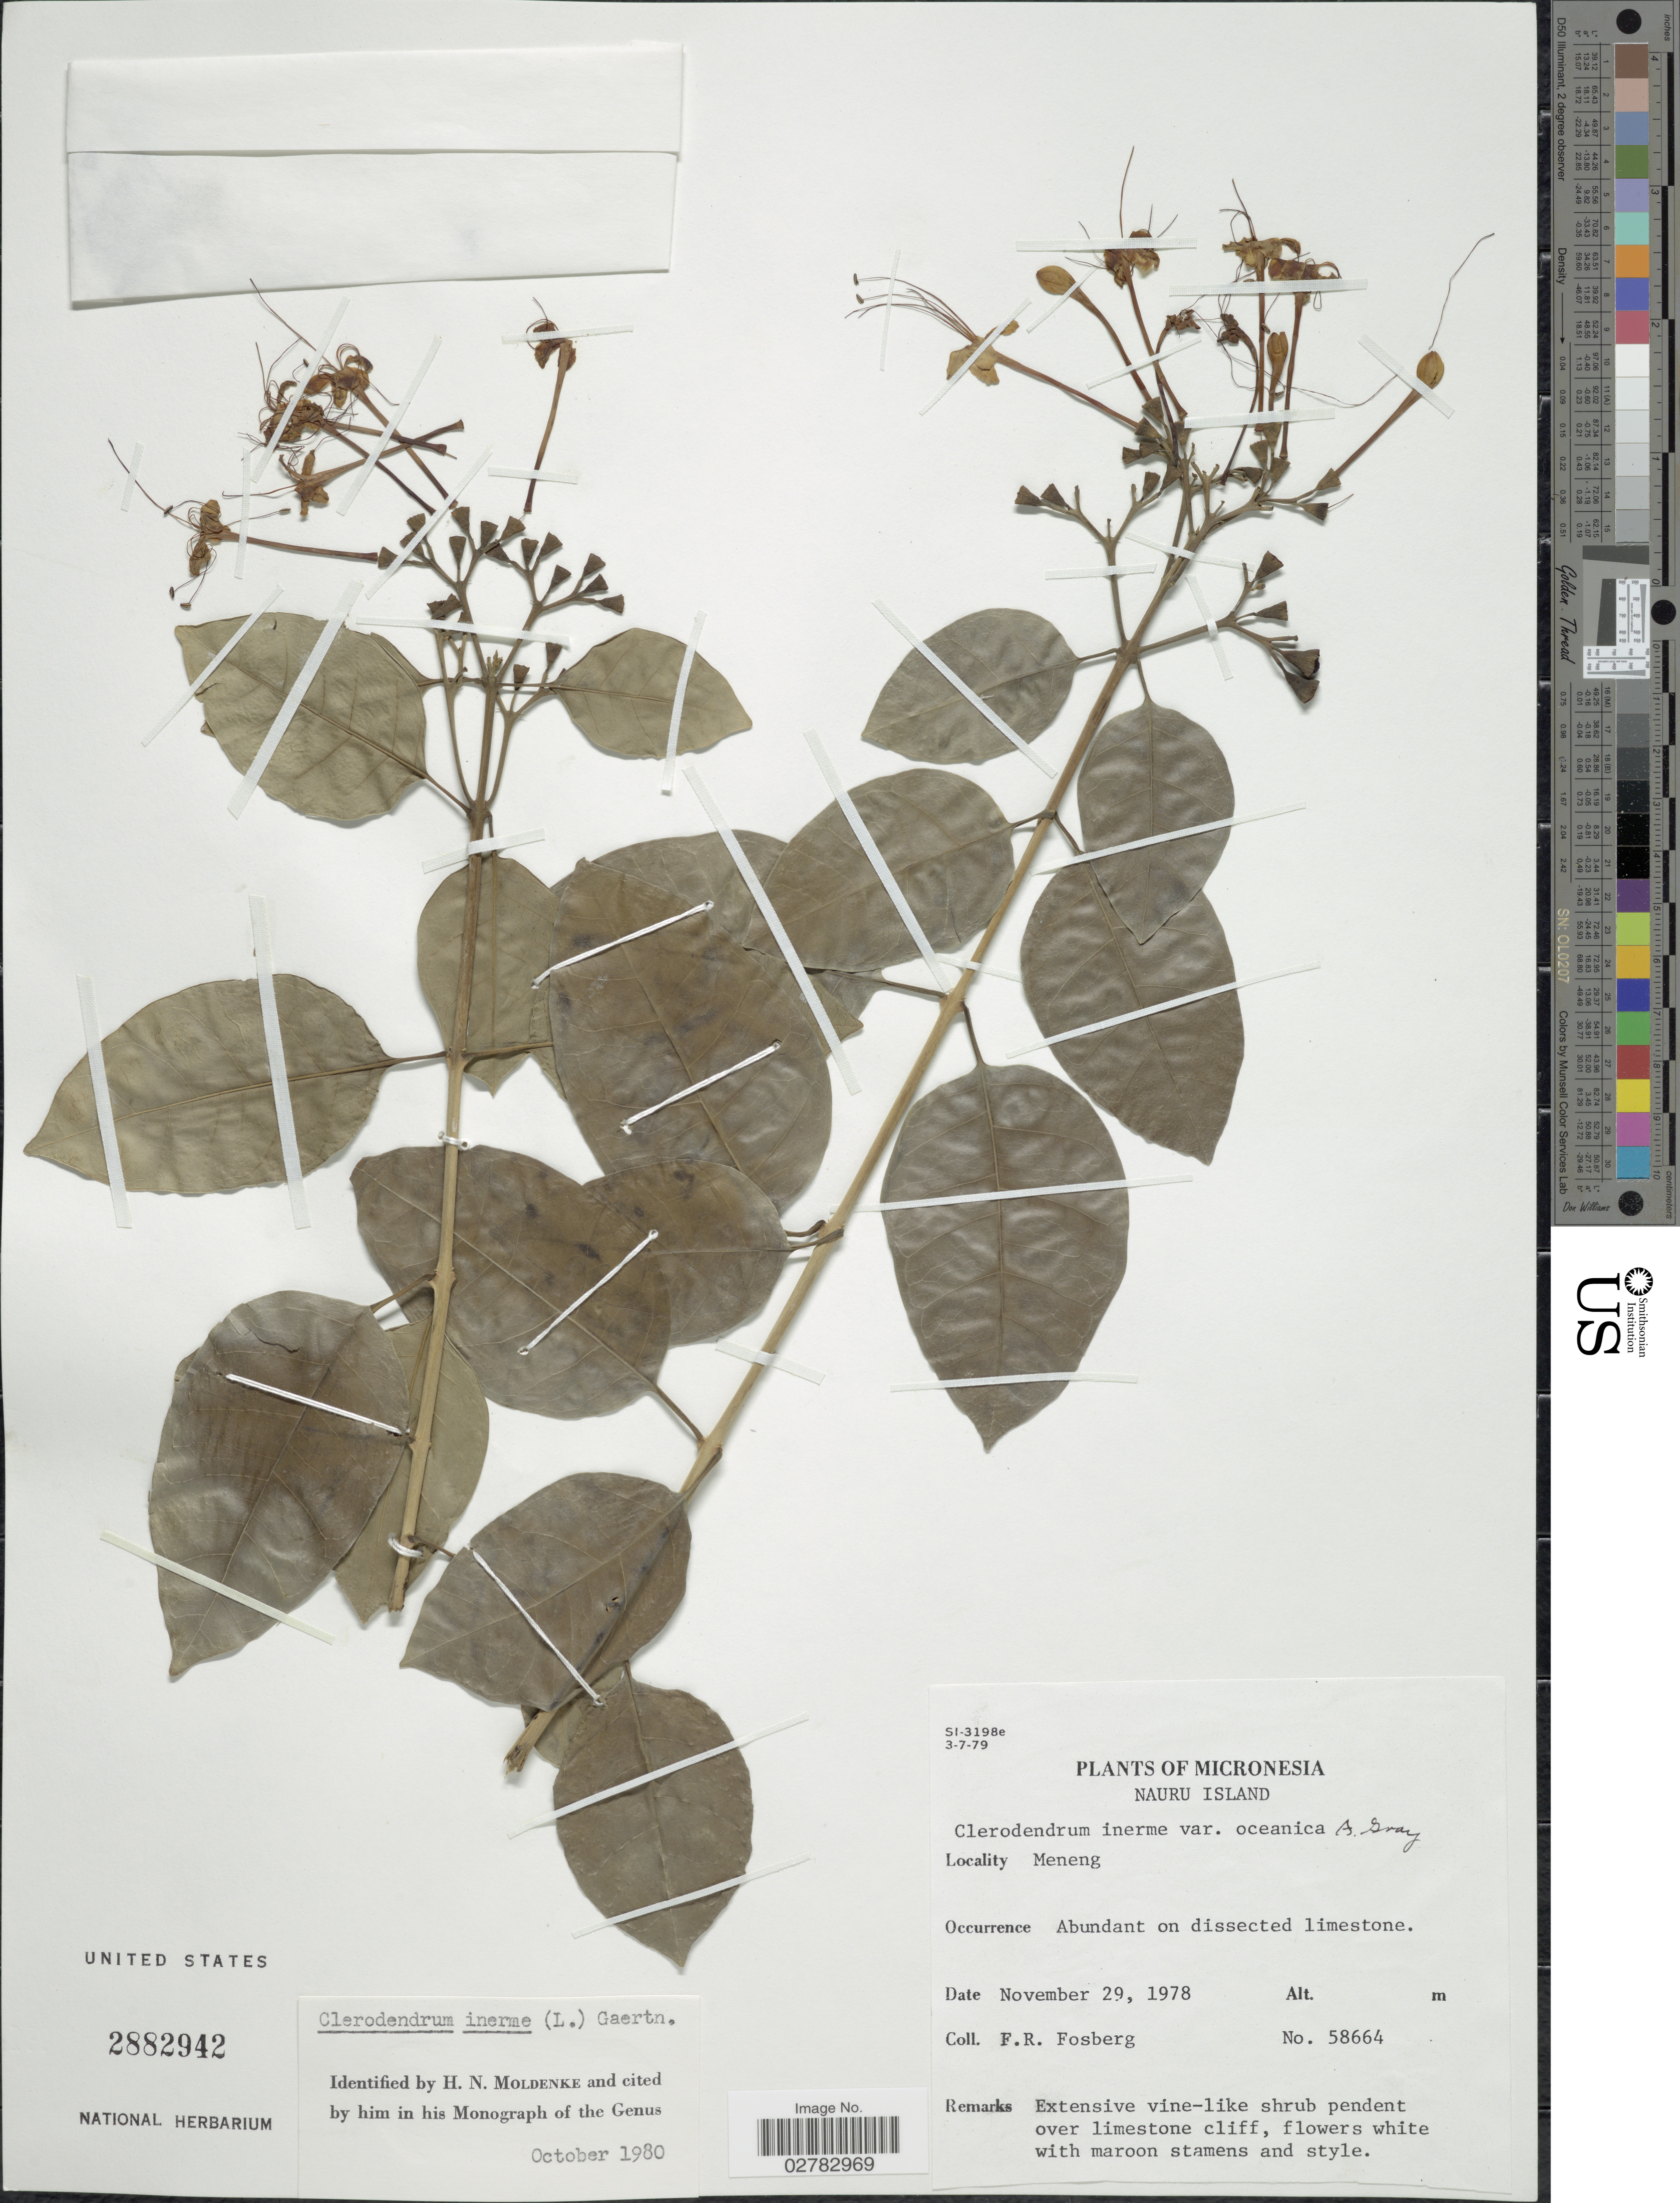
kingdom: Plantae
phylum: Tracheophyta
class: Magnoliopsida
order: Lamiales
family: Lamiaceae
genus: Clerodendrum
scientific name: Clerodendrum inerme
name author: (L.) Gaertn.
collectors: F. R. Fosberg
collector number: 58664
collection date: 1978-11-29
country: Nauru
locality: Nauru Island. Meneng.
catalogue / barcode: US 2882942